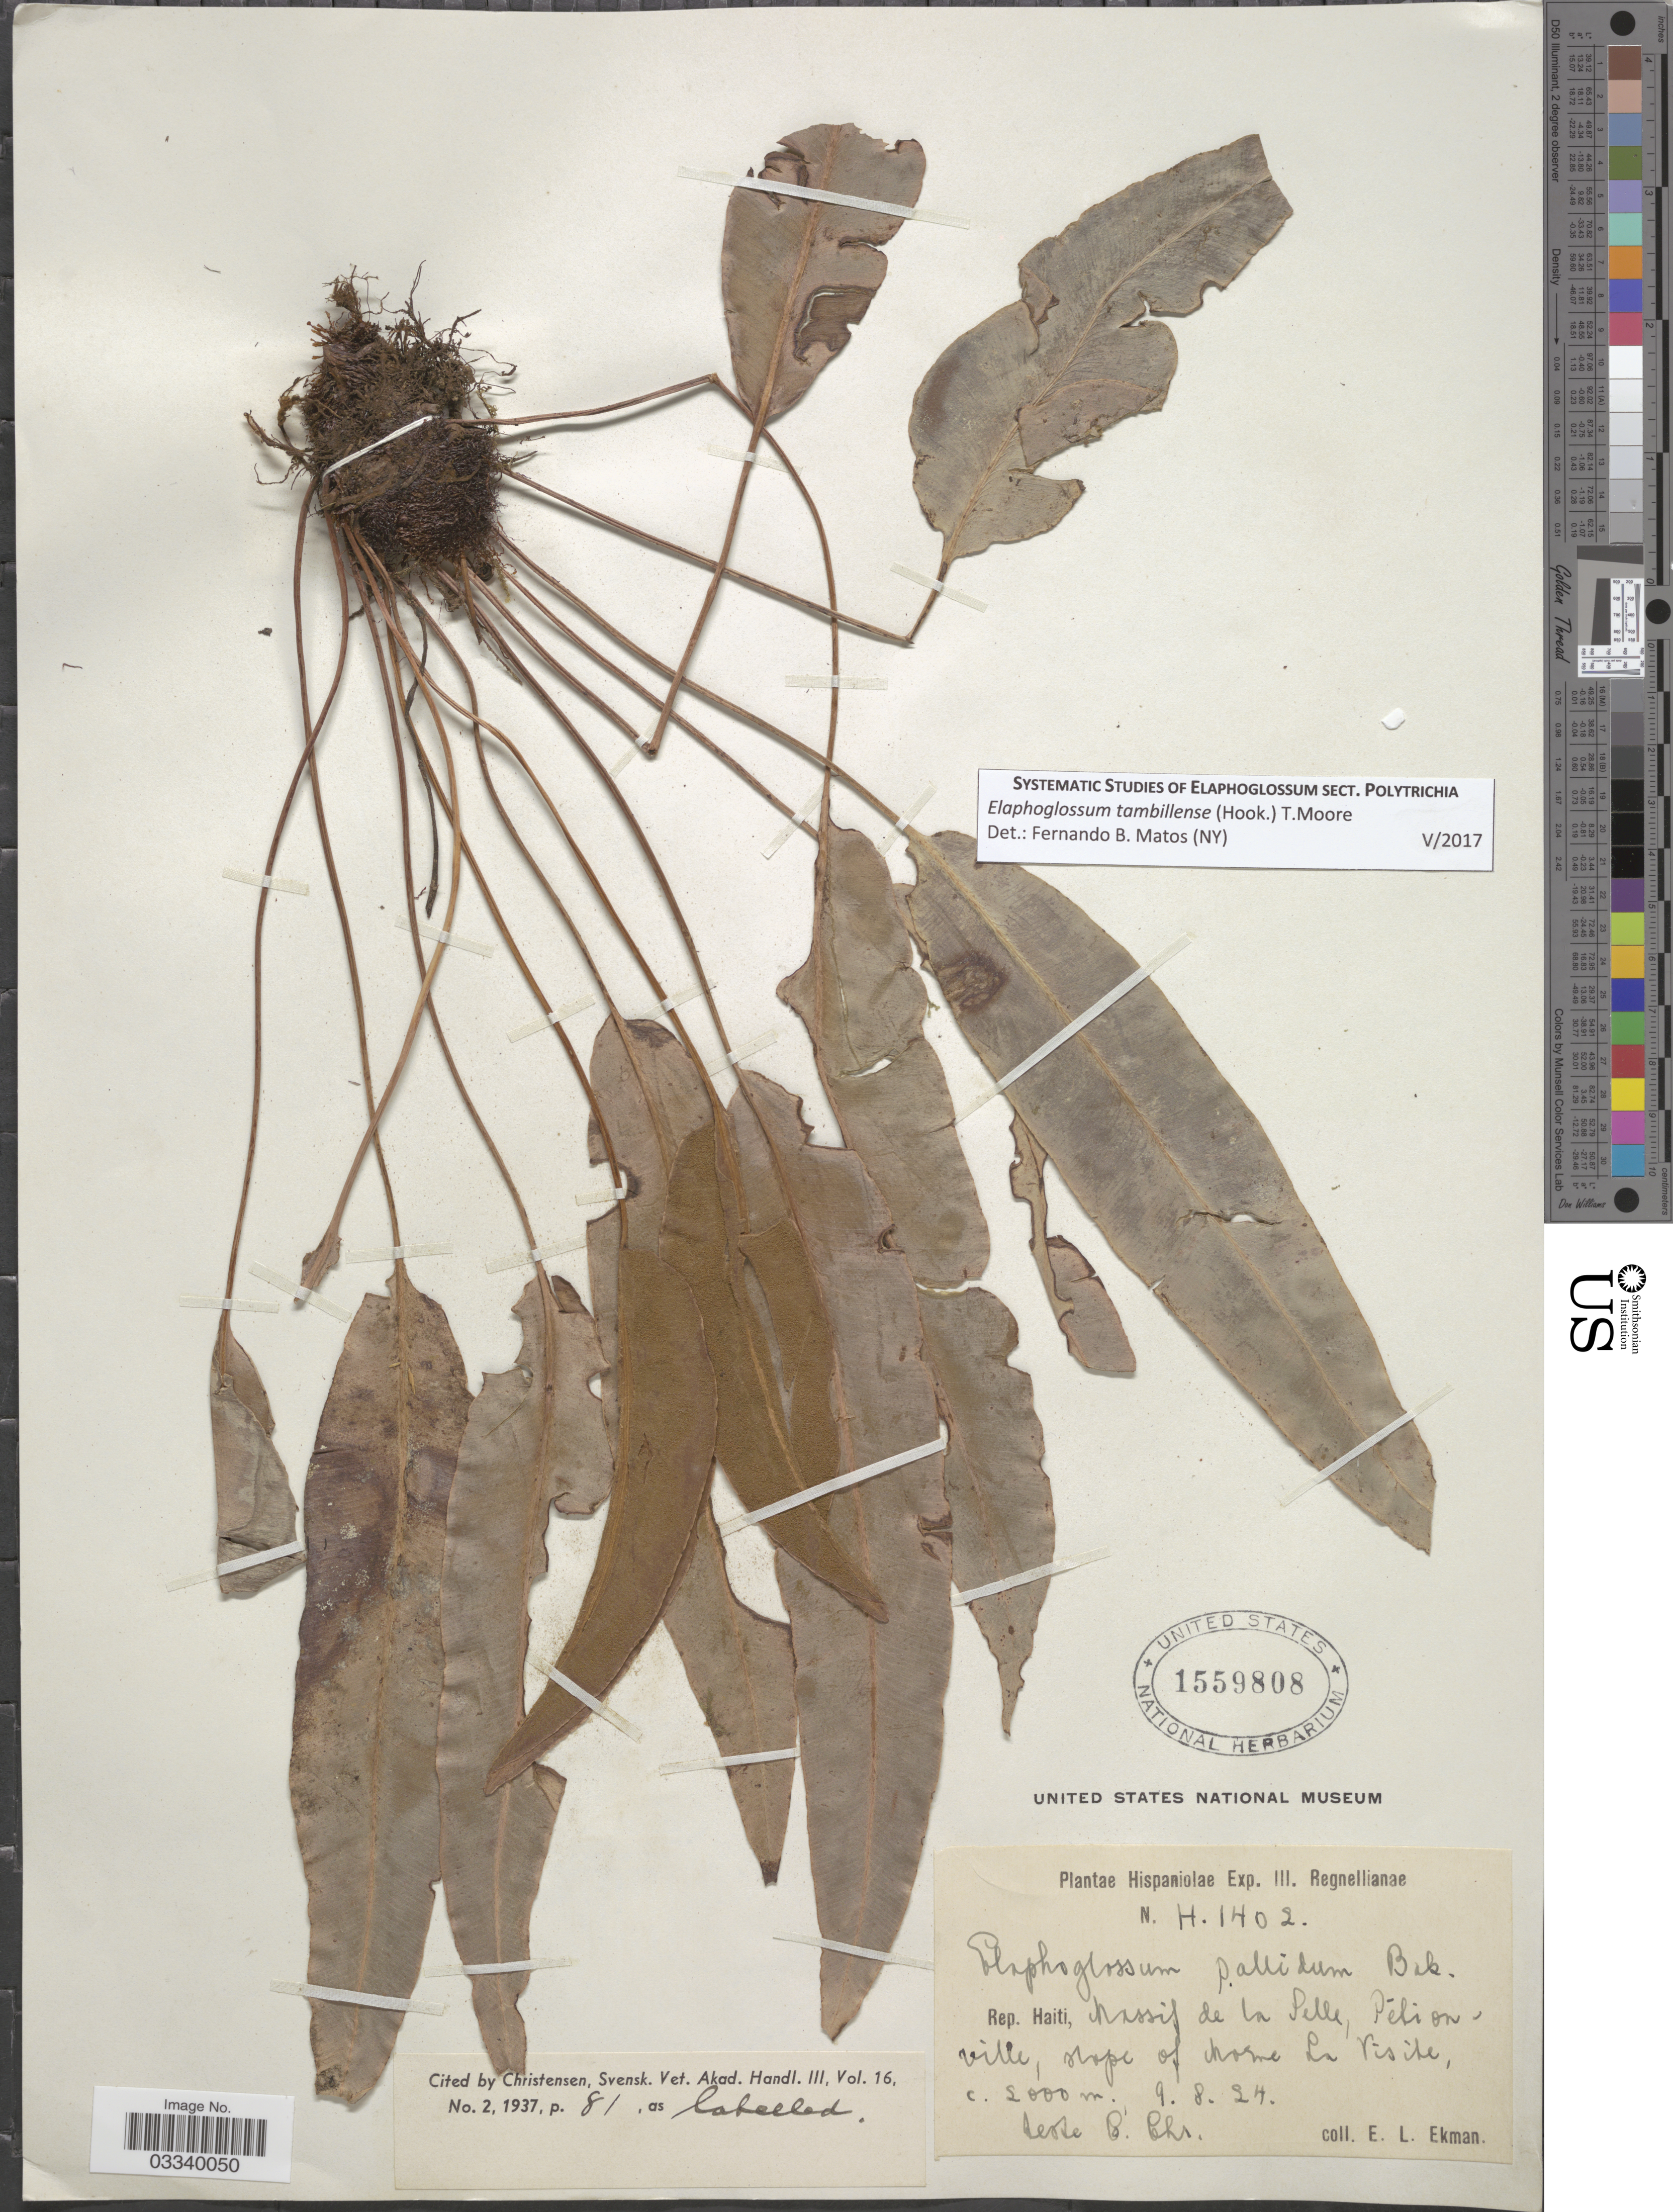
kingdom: Plantae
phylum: Tracheophyta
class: Polypodiopsida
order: Polypodiales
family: Dryopteridaceae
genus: Elaphoglossum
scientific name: Elaphoglossum tambillense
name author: (Hook.) T. Moore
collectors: E. L. Ekman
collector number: H1402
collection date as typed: Transcribed d/m/y: 9/8/24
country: Haiti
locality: Massif de la Selle, Petionville, slope of Norme La Visite.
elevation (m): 2000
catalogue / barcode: US 1559808